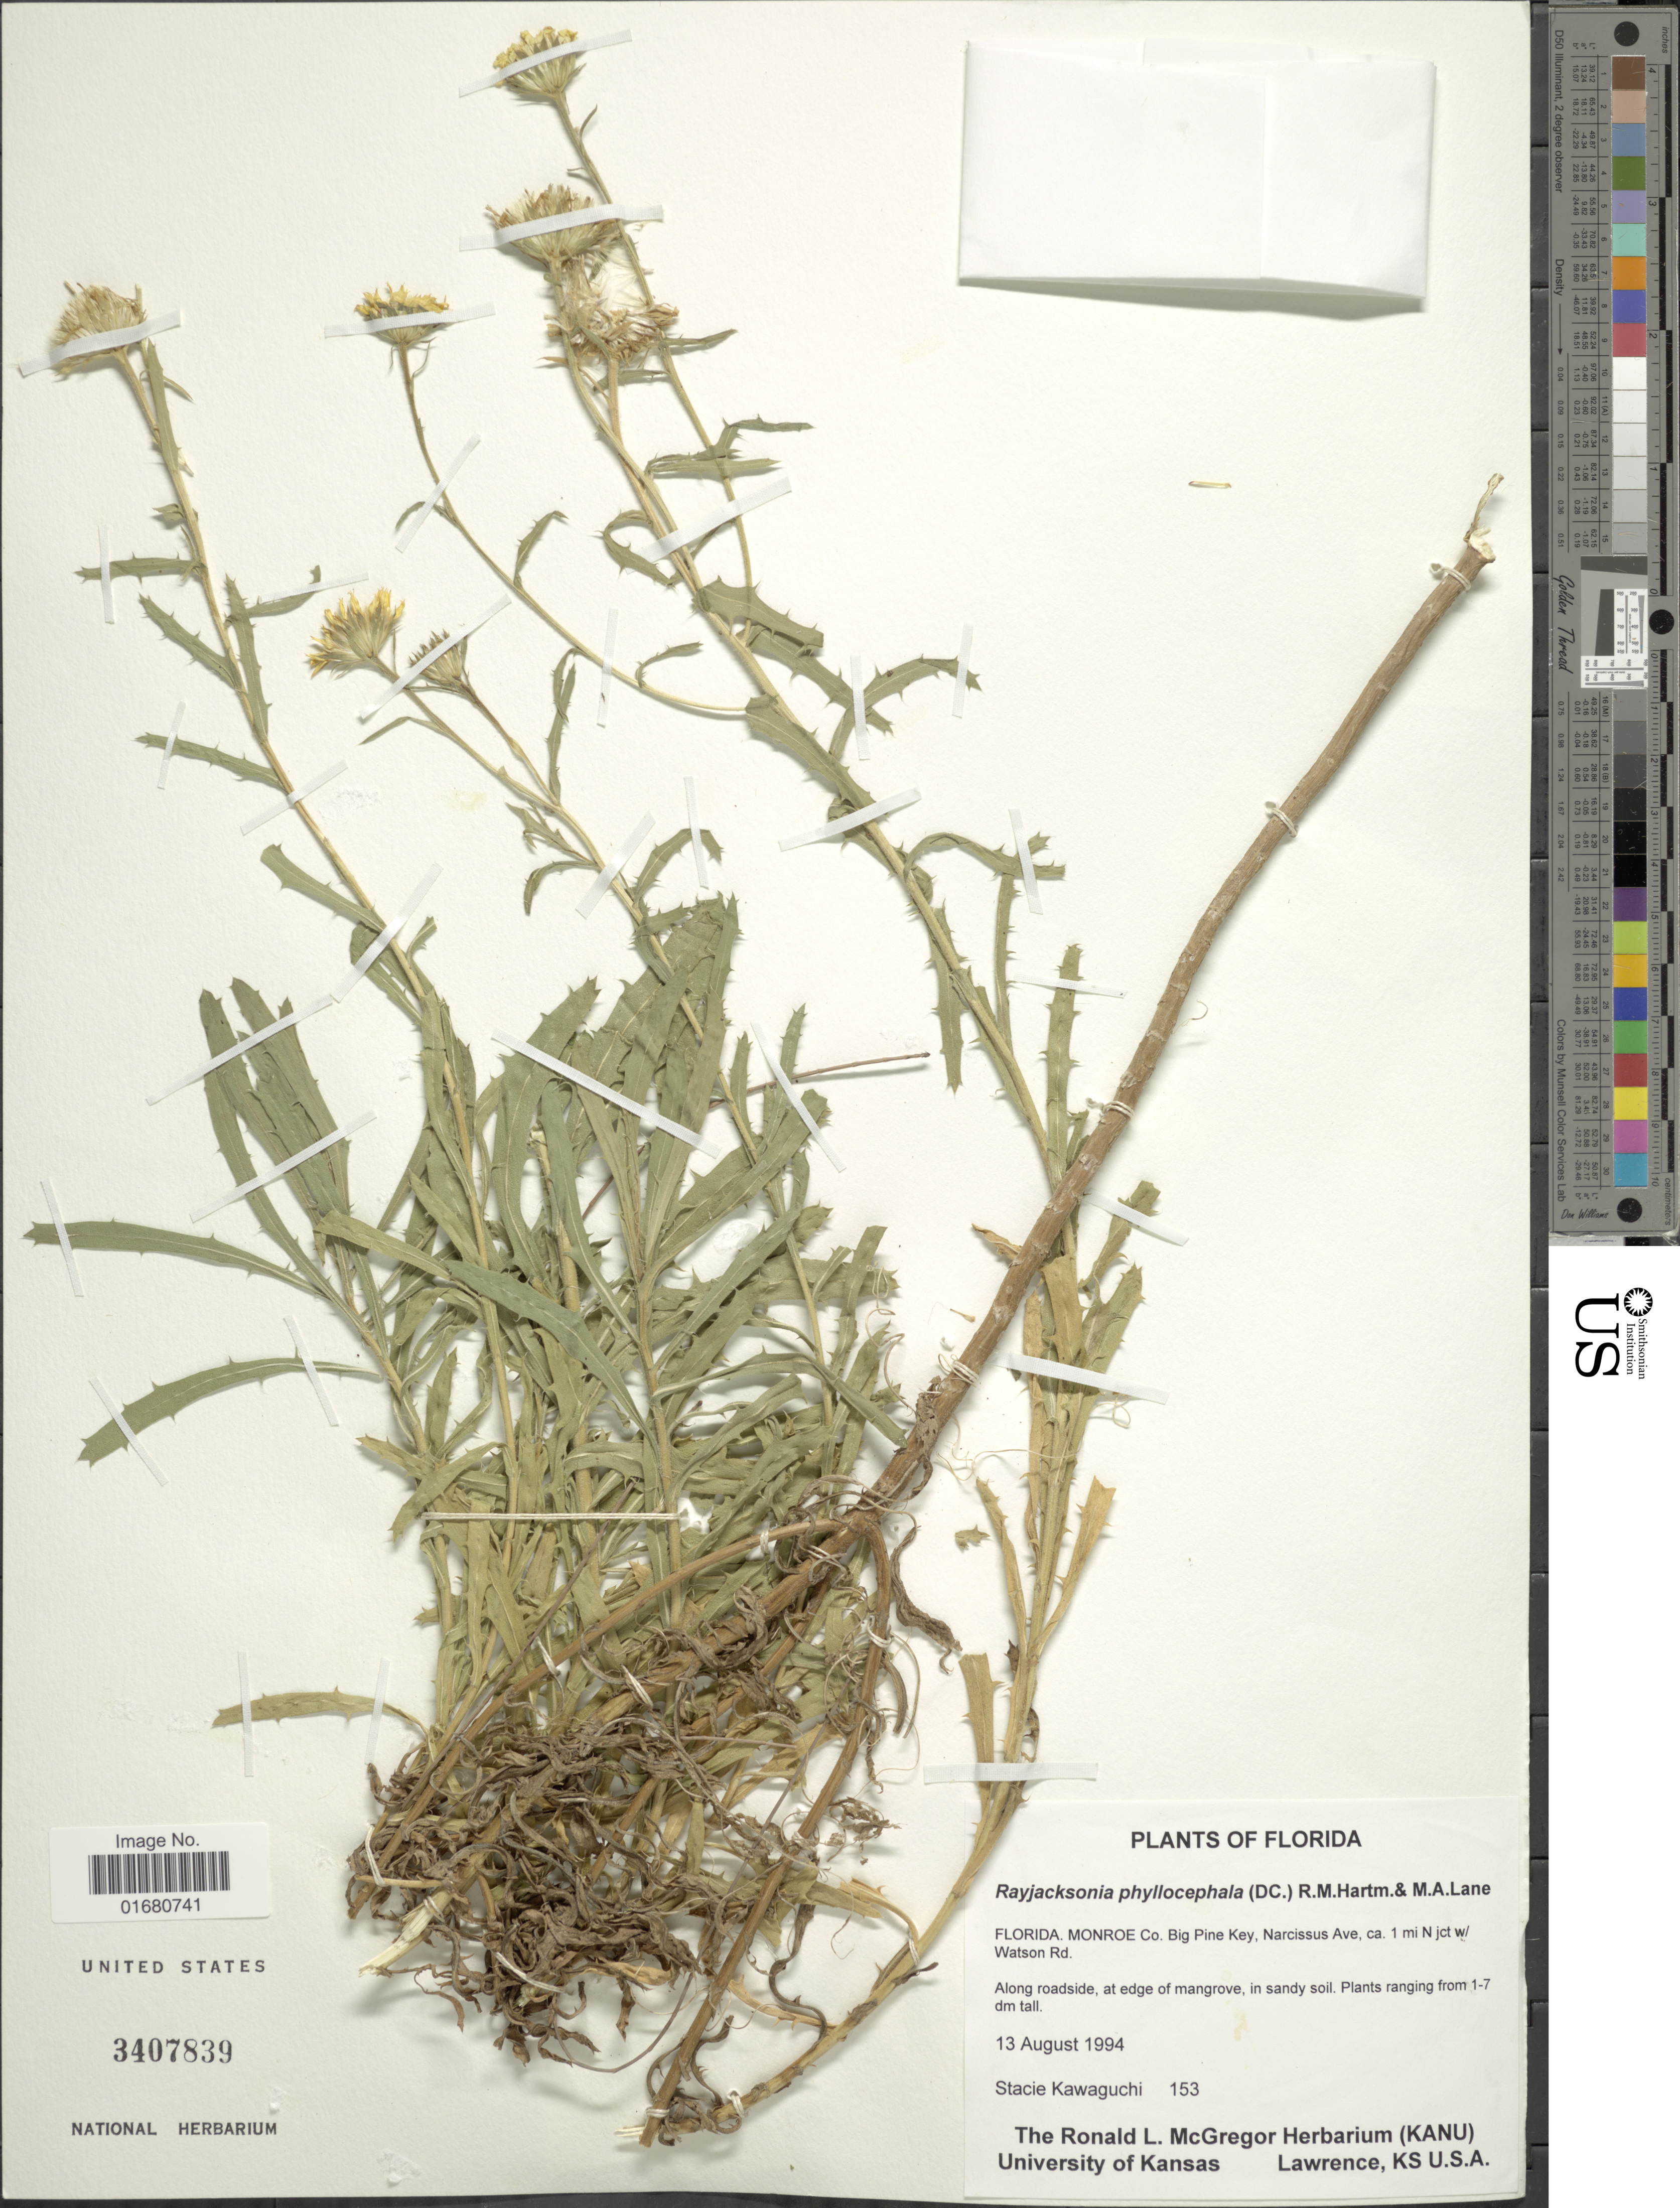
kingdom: Plantae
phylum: Tracheophyta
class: Magnoliopsida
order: Asterales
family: Asteraceae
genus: Rayjacksonia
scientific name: Rayjacksonia phyllocephala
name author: (DC.) R.L. Hartm. & M.A. Lane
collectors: S. Kawaguchi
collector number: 153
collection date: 1994-08-13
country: United States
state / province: Florida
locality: Monroe Co., Big Pine Key, Narcissus Ave, ca. 1 mi. N jct w/Watson Rd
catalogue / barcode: US 3407839